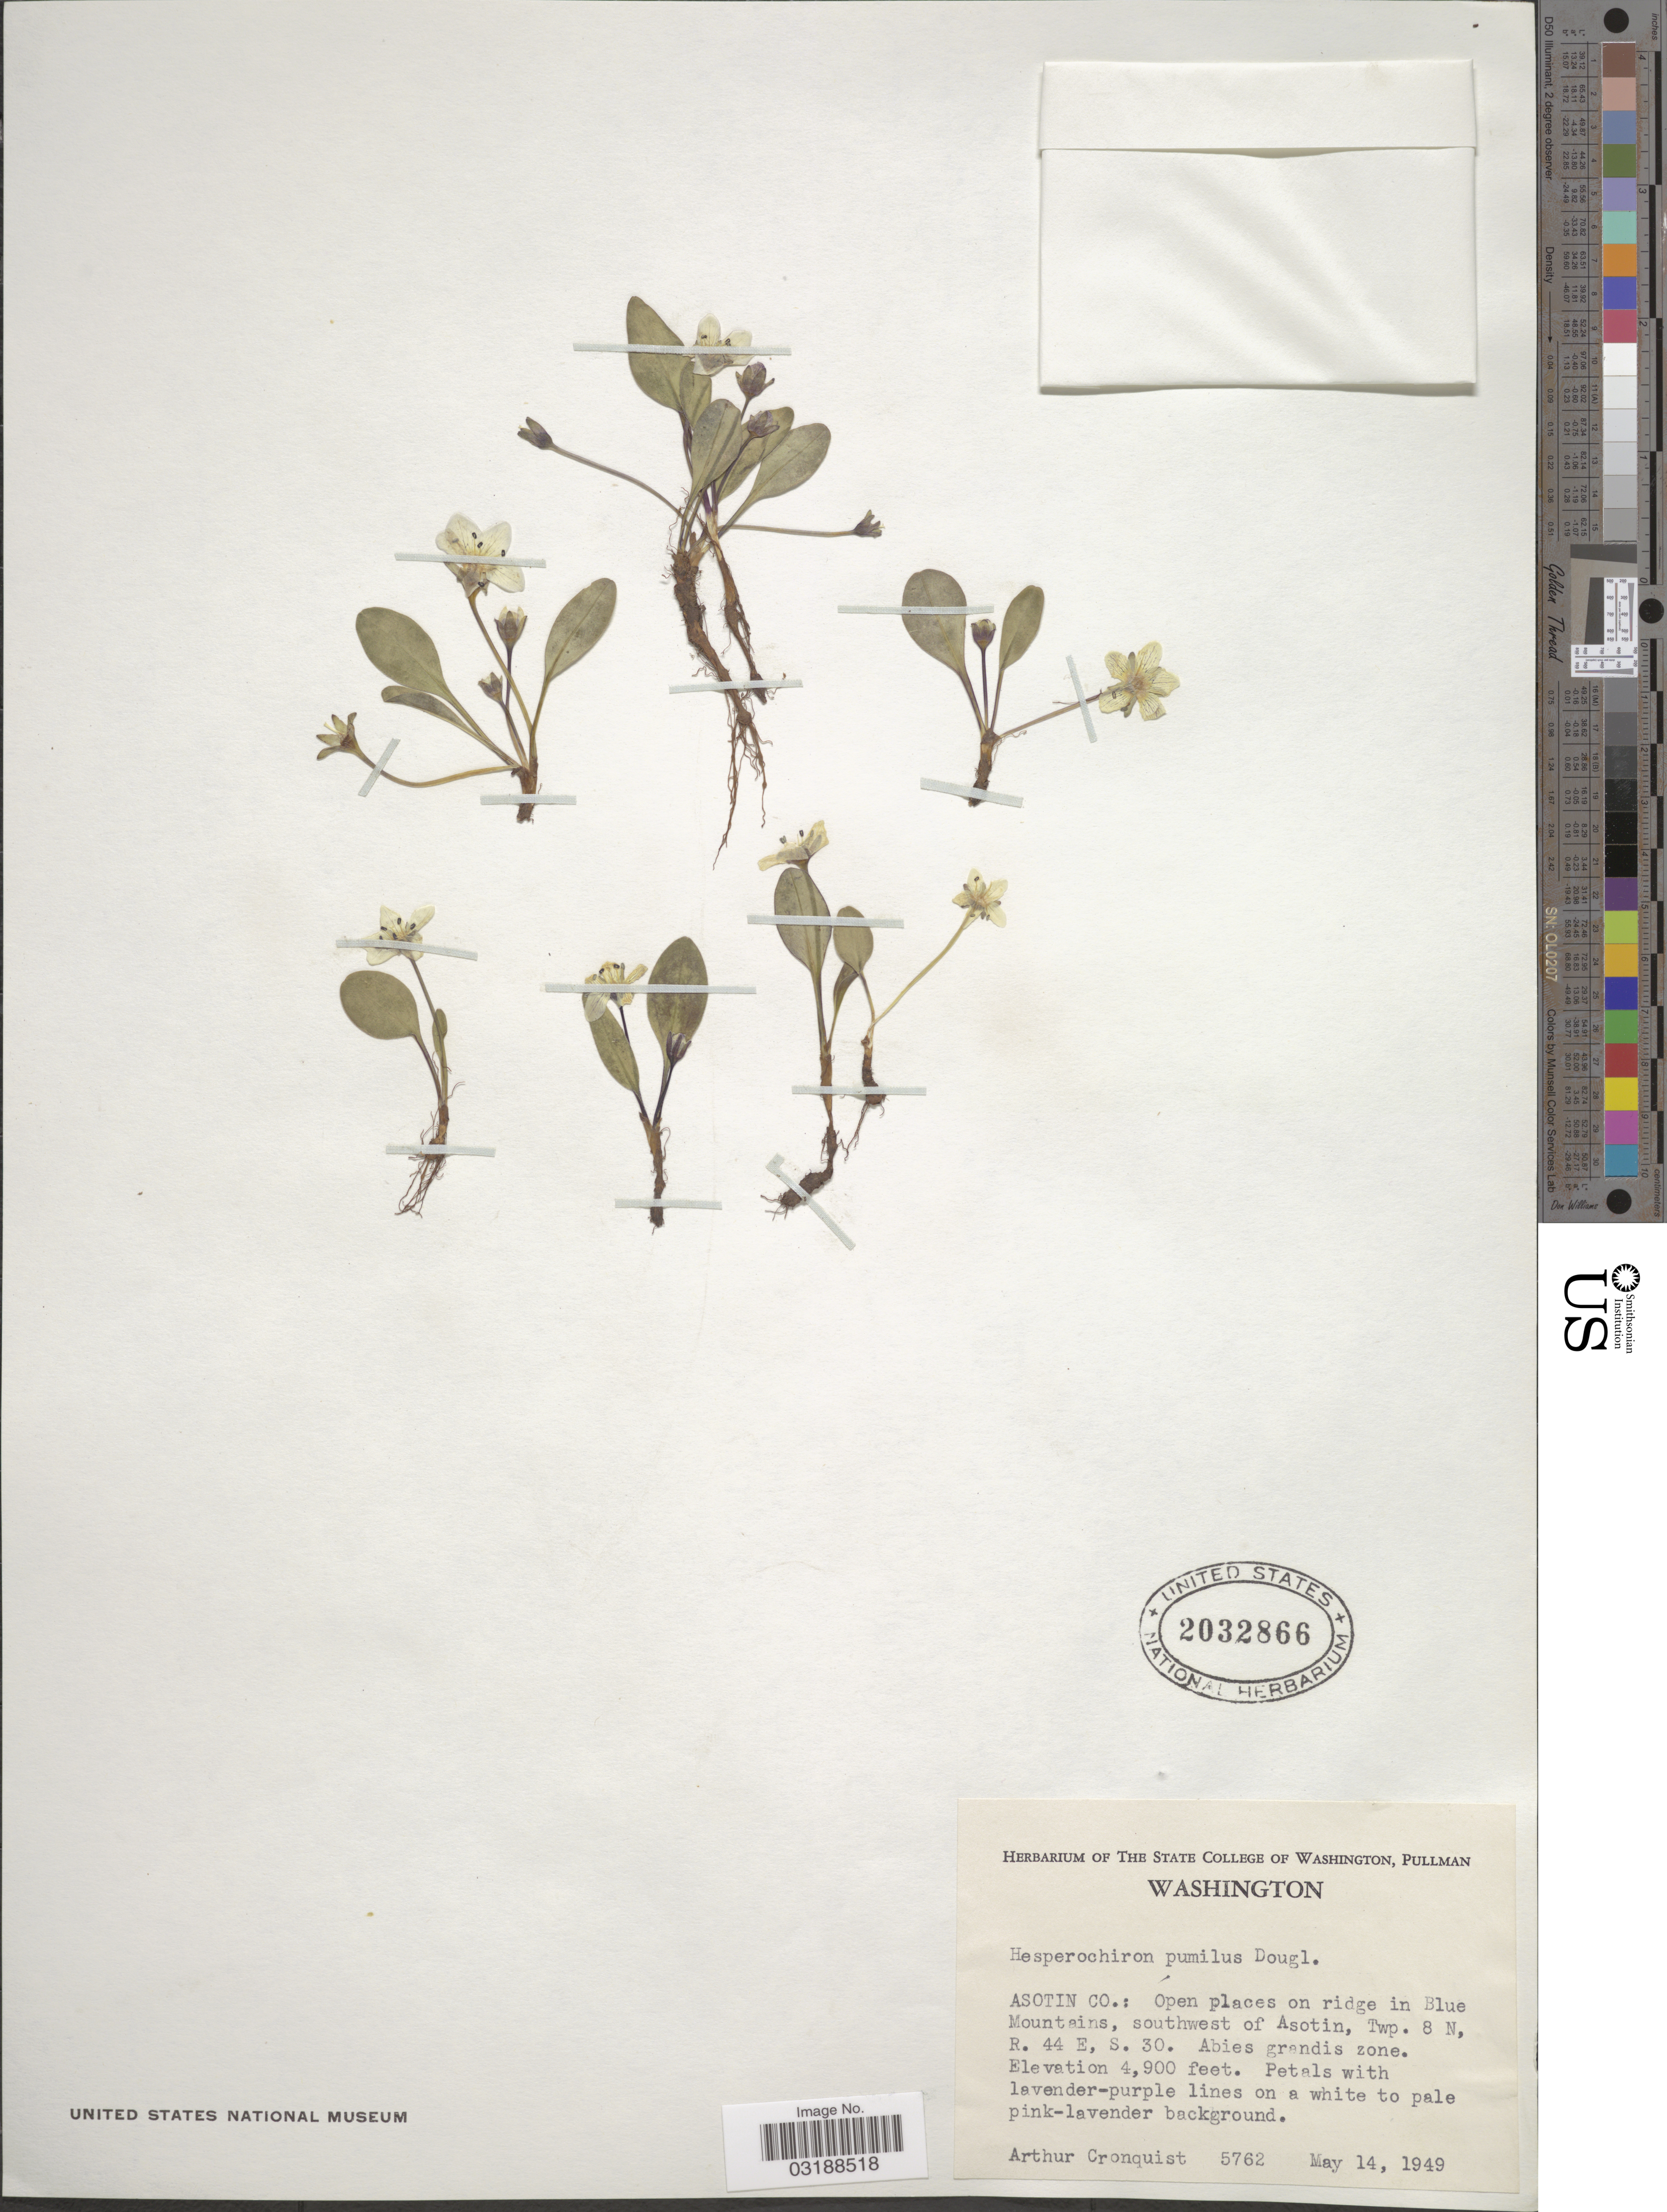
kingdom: Plantae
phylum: Tracheophyta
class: Magnoliopsida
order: Boraginales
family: Hydrophyllaceae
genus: Hesperochiron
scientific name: Hesperochiron pumilus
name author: (Griseb.) Porter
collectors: A. J. Cronquist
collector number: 5762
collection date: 1949-05-14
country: United States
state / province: Washington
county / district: Asotin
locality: Asotin Co.: Open places on ridge in Blue Mountains, southwest of Asotin, Twp. 8N, R44E, S30.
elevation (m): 1494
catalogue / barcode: US 2032866